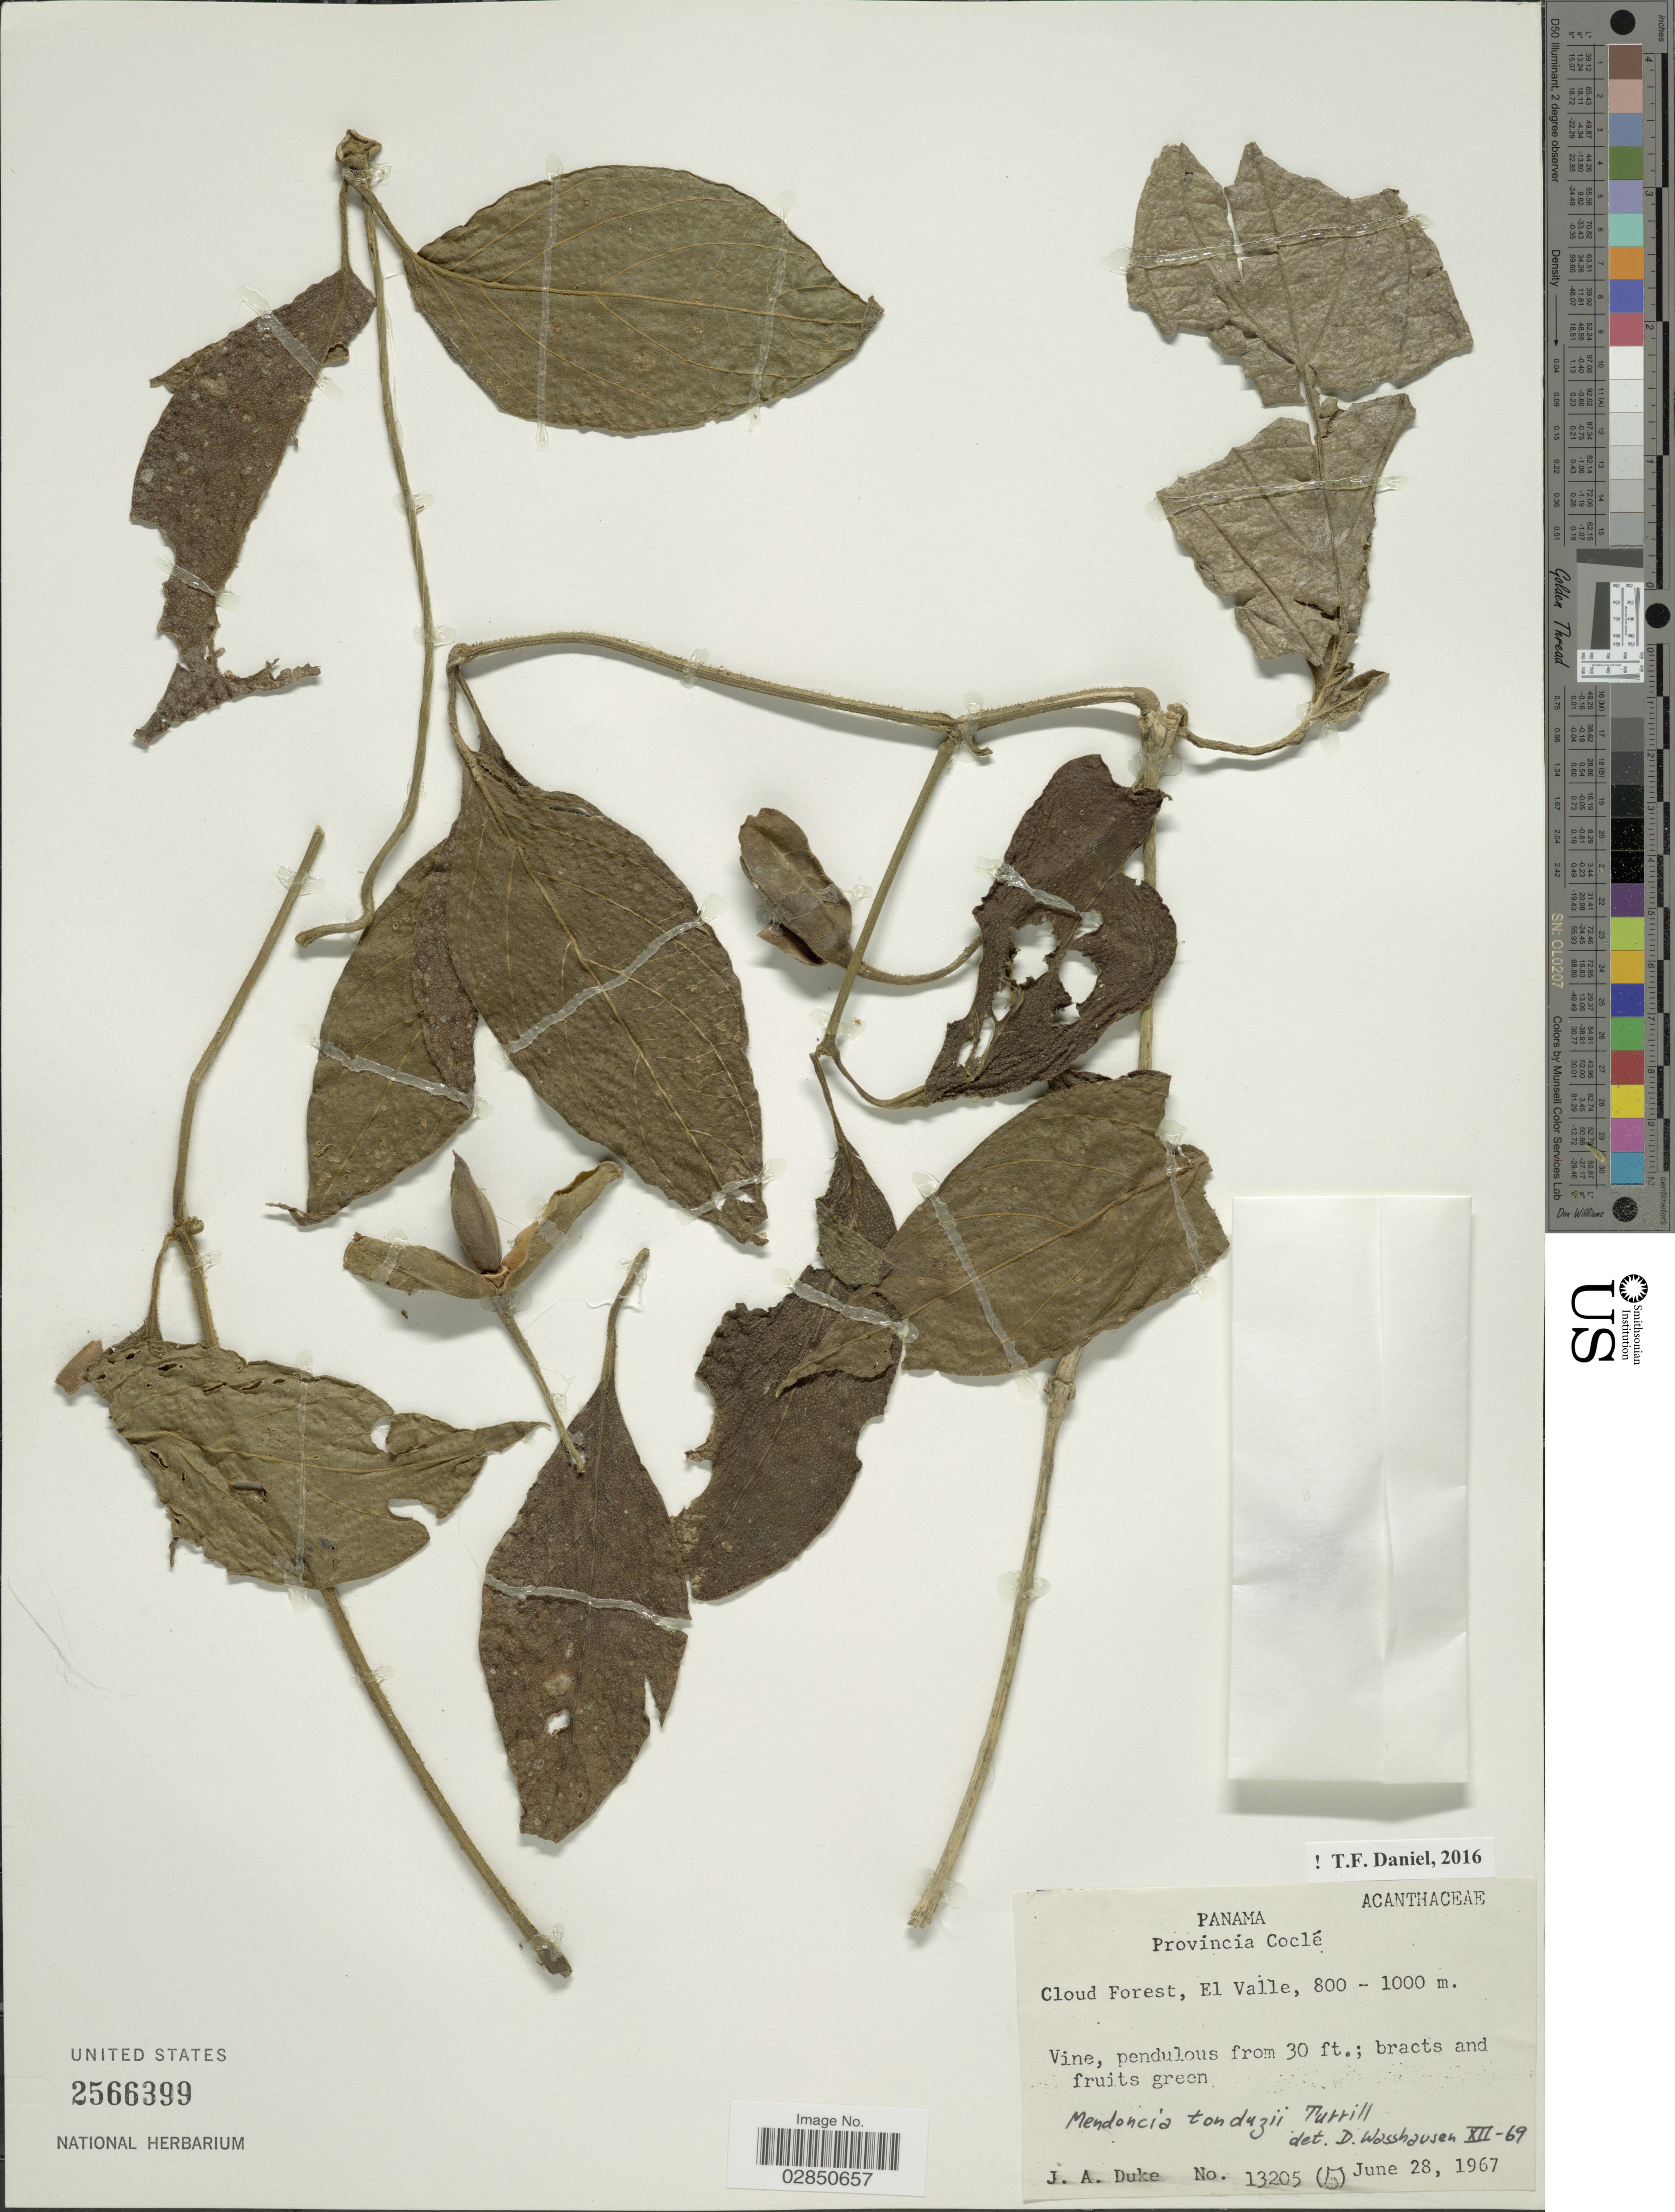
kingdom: Plantae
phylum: Tracheophyta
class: Magnoliopsida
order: Lamiales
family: Acanthaceae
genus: Mendoncia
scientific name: Mendoncia tonduzii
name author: Turrill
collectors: J. A. Duke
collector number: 13205(5)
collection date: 1967-06-28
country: Panama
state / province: Coclé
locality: Provincia Coclé, Cloud Forest, El Valle.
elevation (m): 800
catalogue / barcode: US 2566399